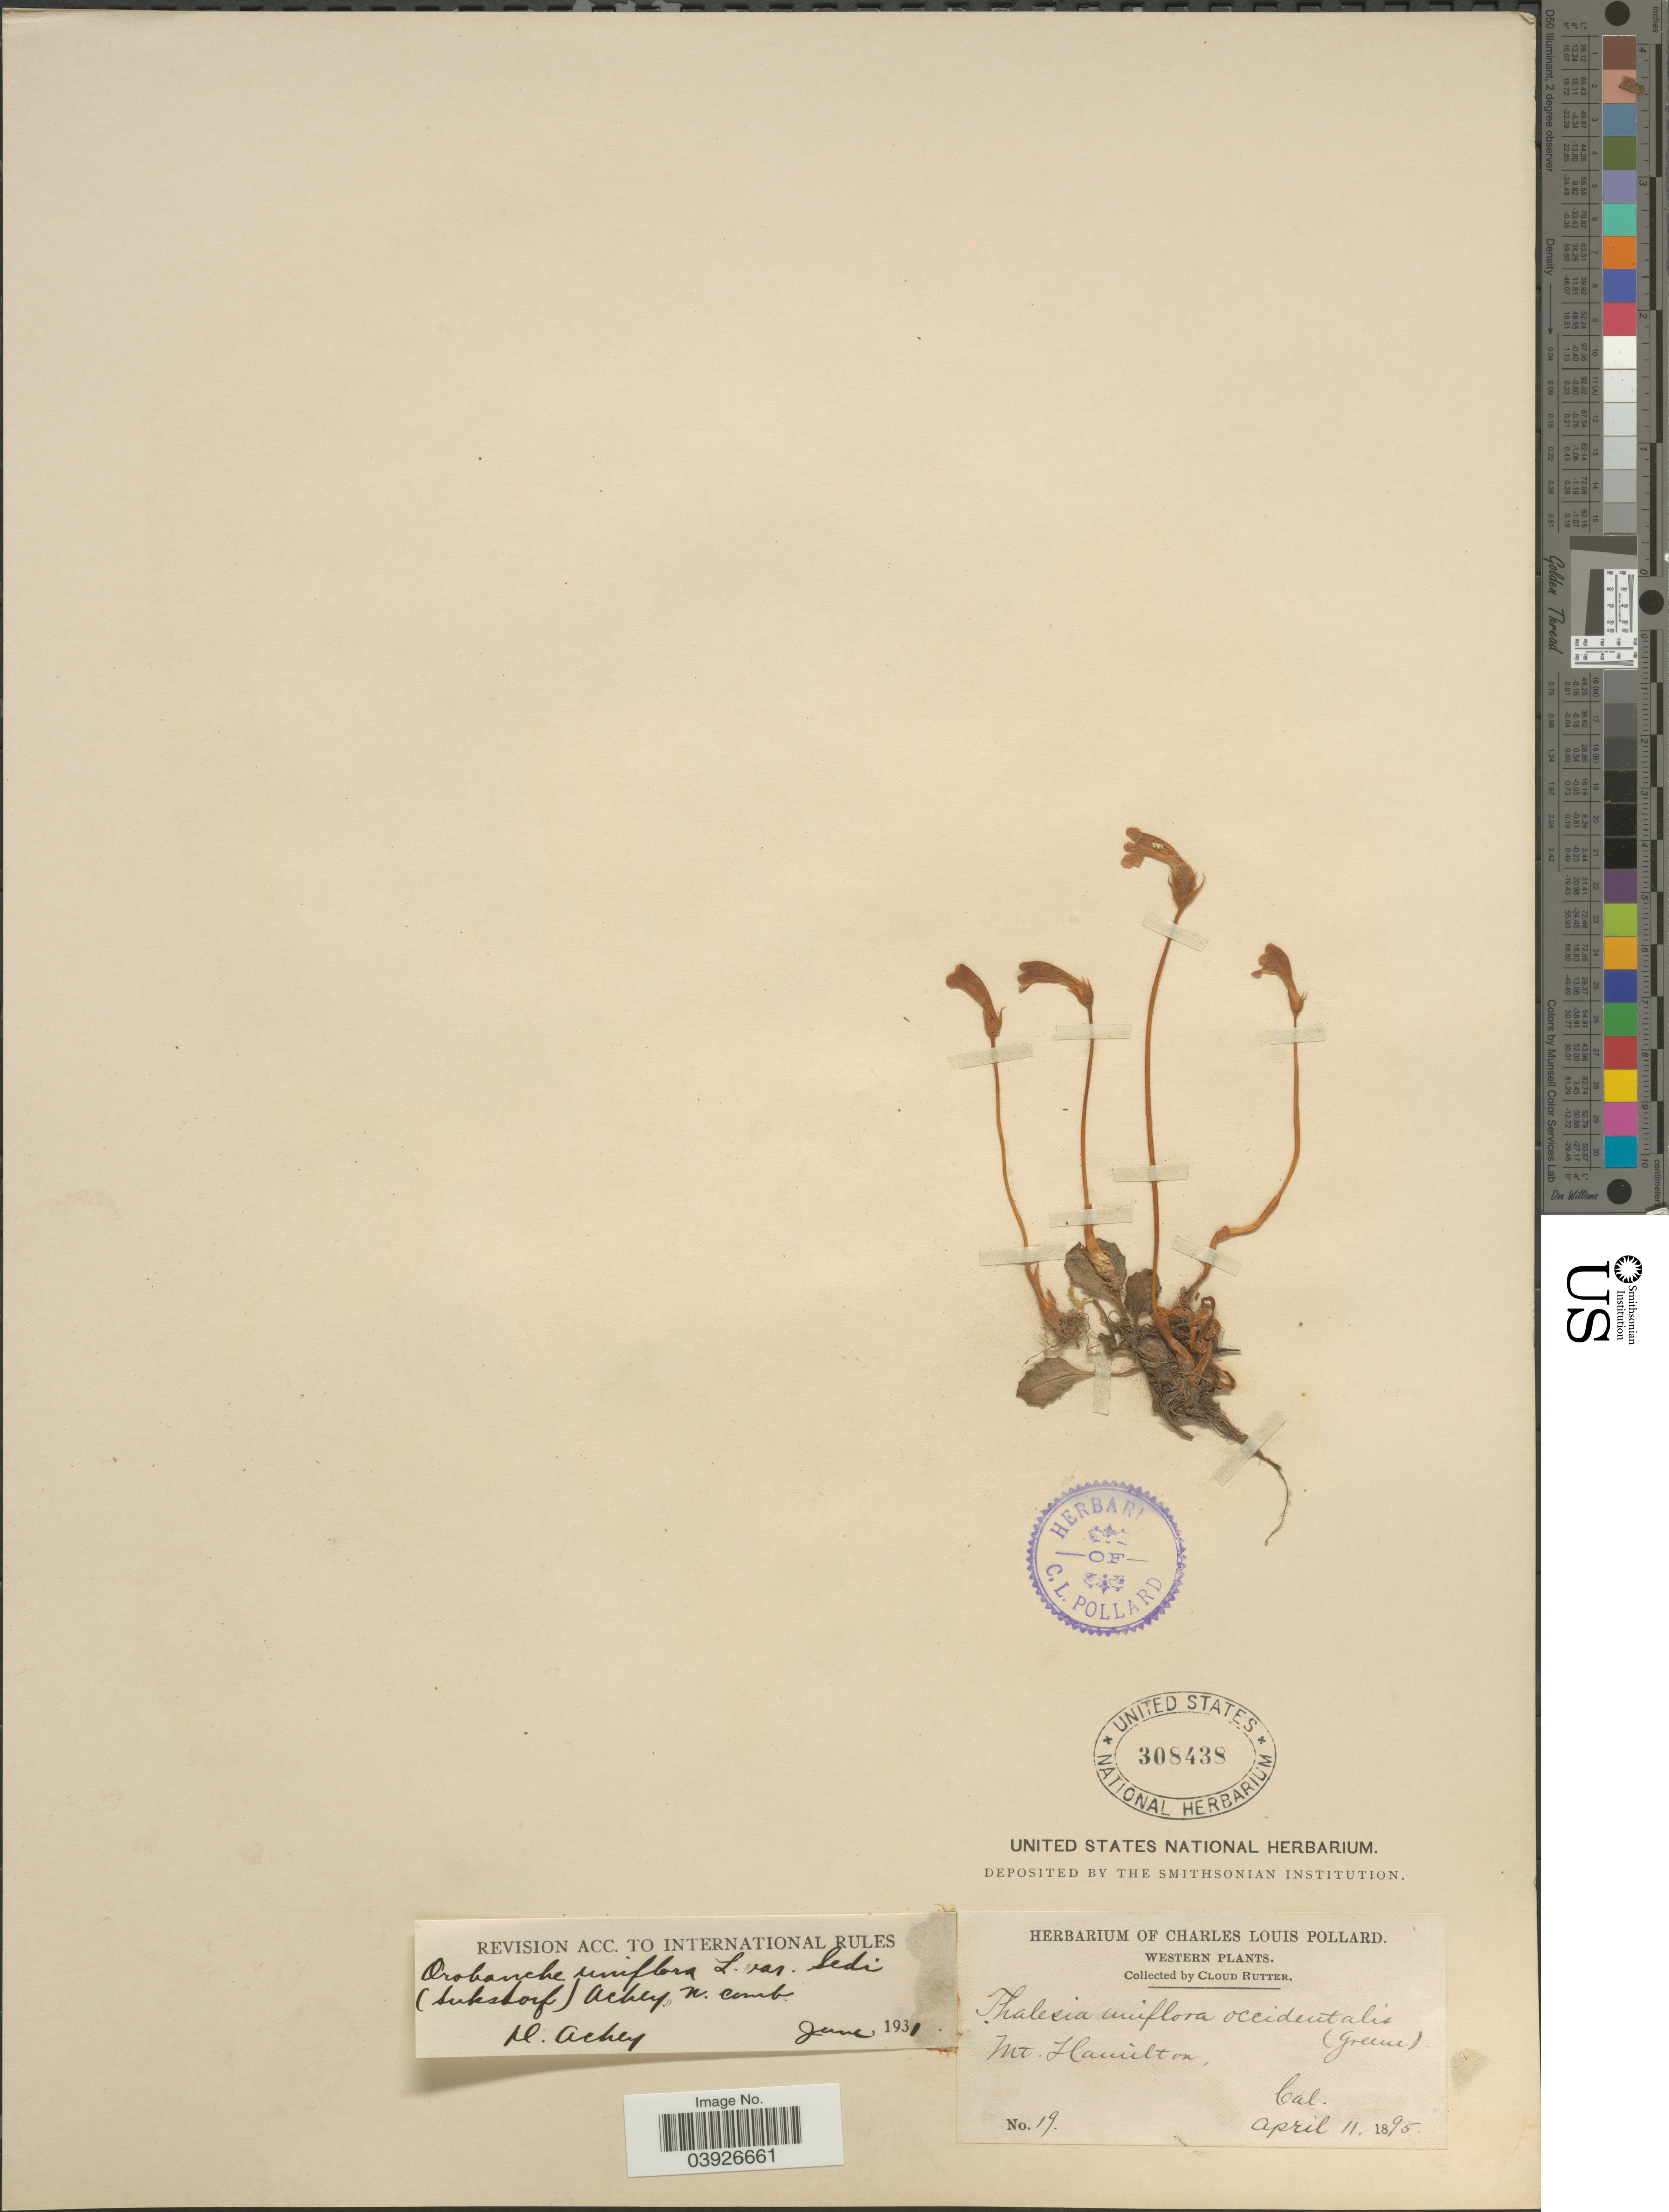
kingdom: Plantae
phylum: Tracheophyta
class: Magnoliopsida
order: Lamiales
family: Orobanchaceae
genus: Aphyllon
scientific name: Aphyllon sedi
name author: Suksd.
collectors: C. Rutter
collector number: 19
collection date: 1895-04-11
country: United States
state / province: California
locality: Western. Mt. Hamilton.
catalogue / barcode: US 308438